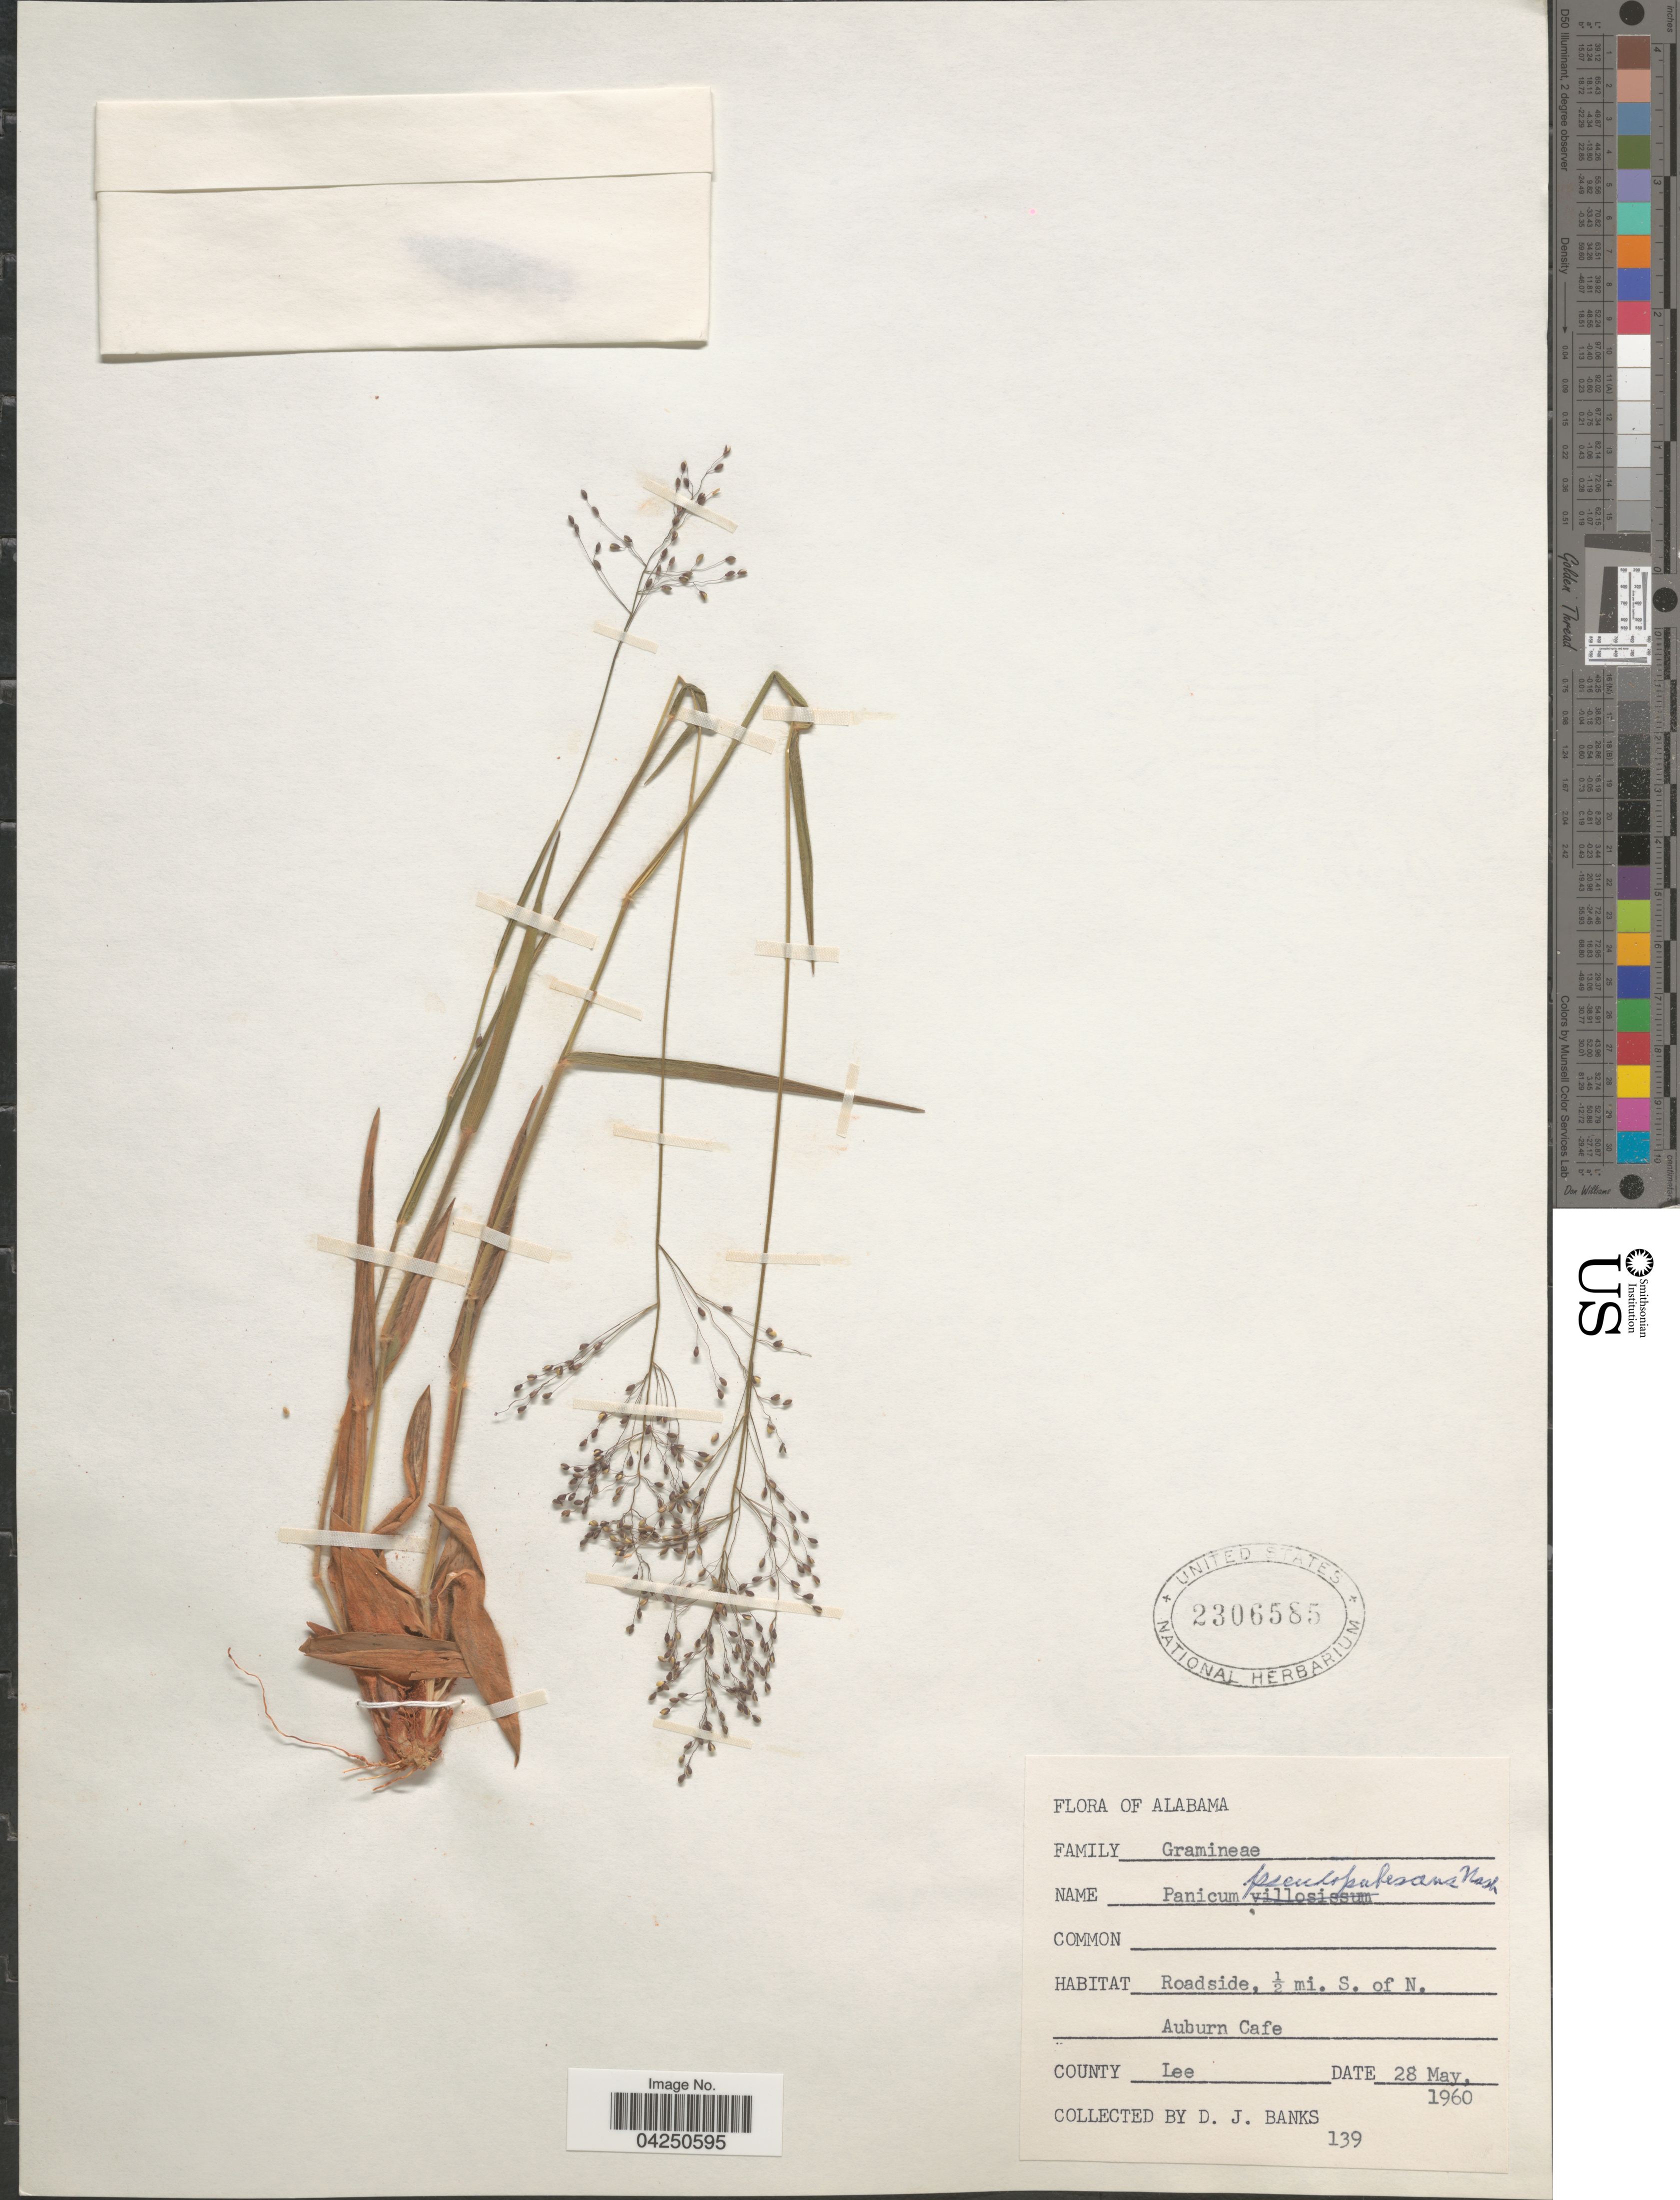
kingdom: Plantae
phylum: Tracheophyta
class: Liliopsida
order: Poales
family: Poaceae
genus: Dichanthelium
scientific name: Dichanthelium acuminatum var. acuminatum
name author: (Sw.) Gould & C.A. Clark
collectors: D. J. Banks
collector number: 139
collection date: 1960-05-28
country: United States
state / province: Alabama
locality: Roadside, ½ mi. S. of N. Auburn Cafe. County Lee.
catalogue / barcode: US 2306585